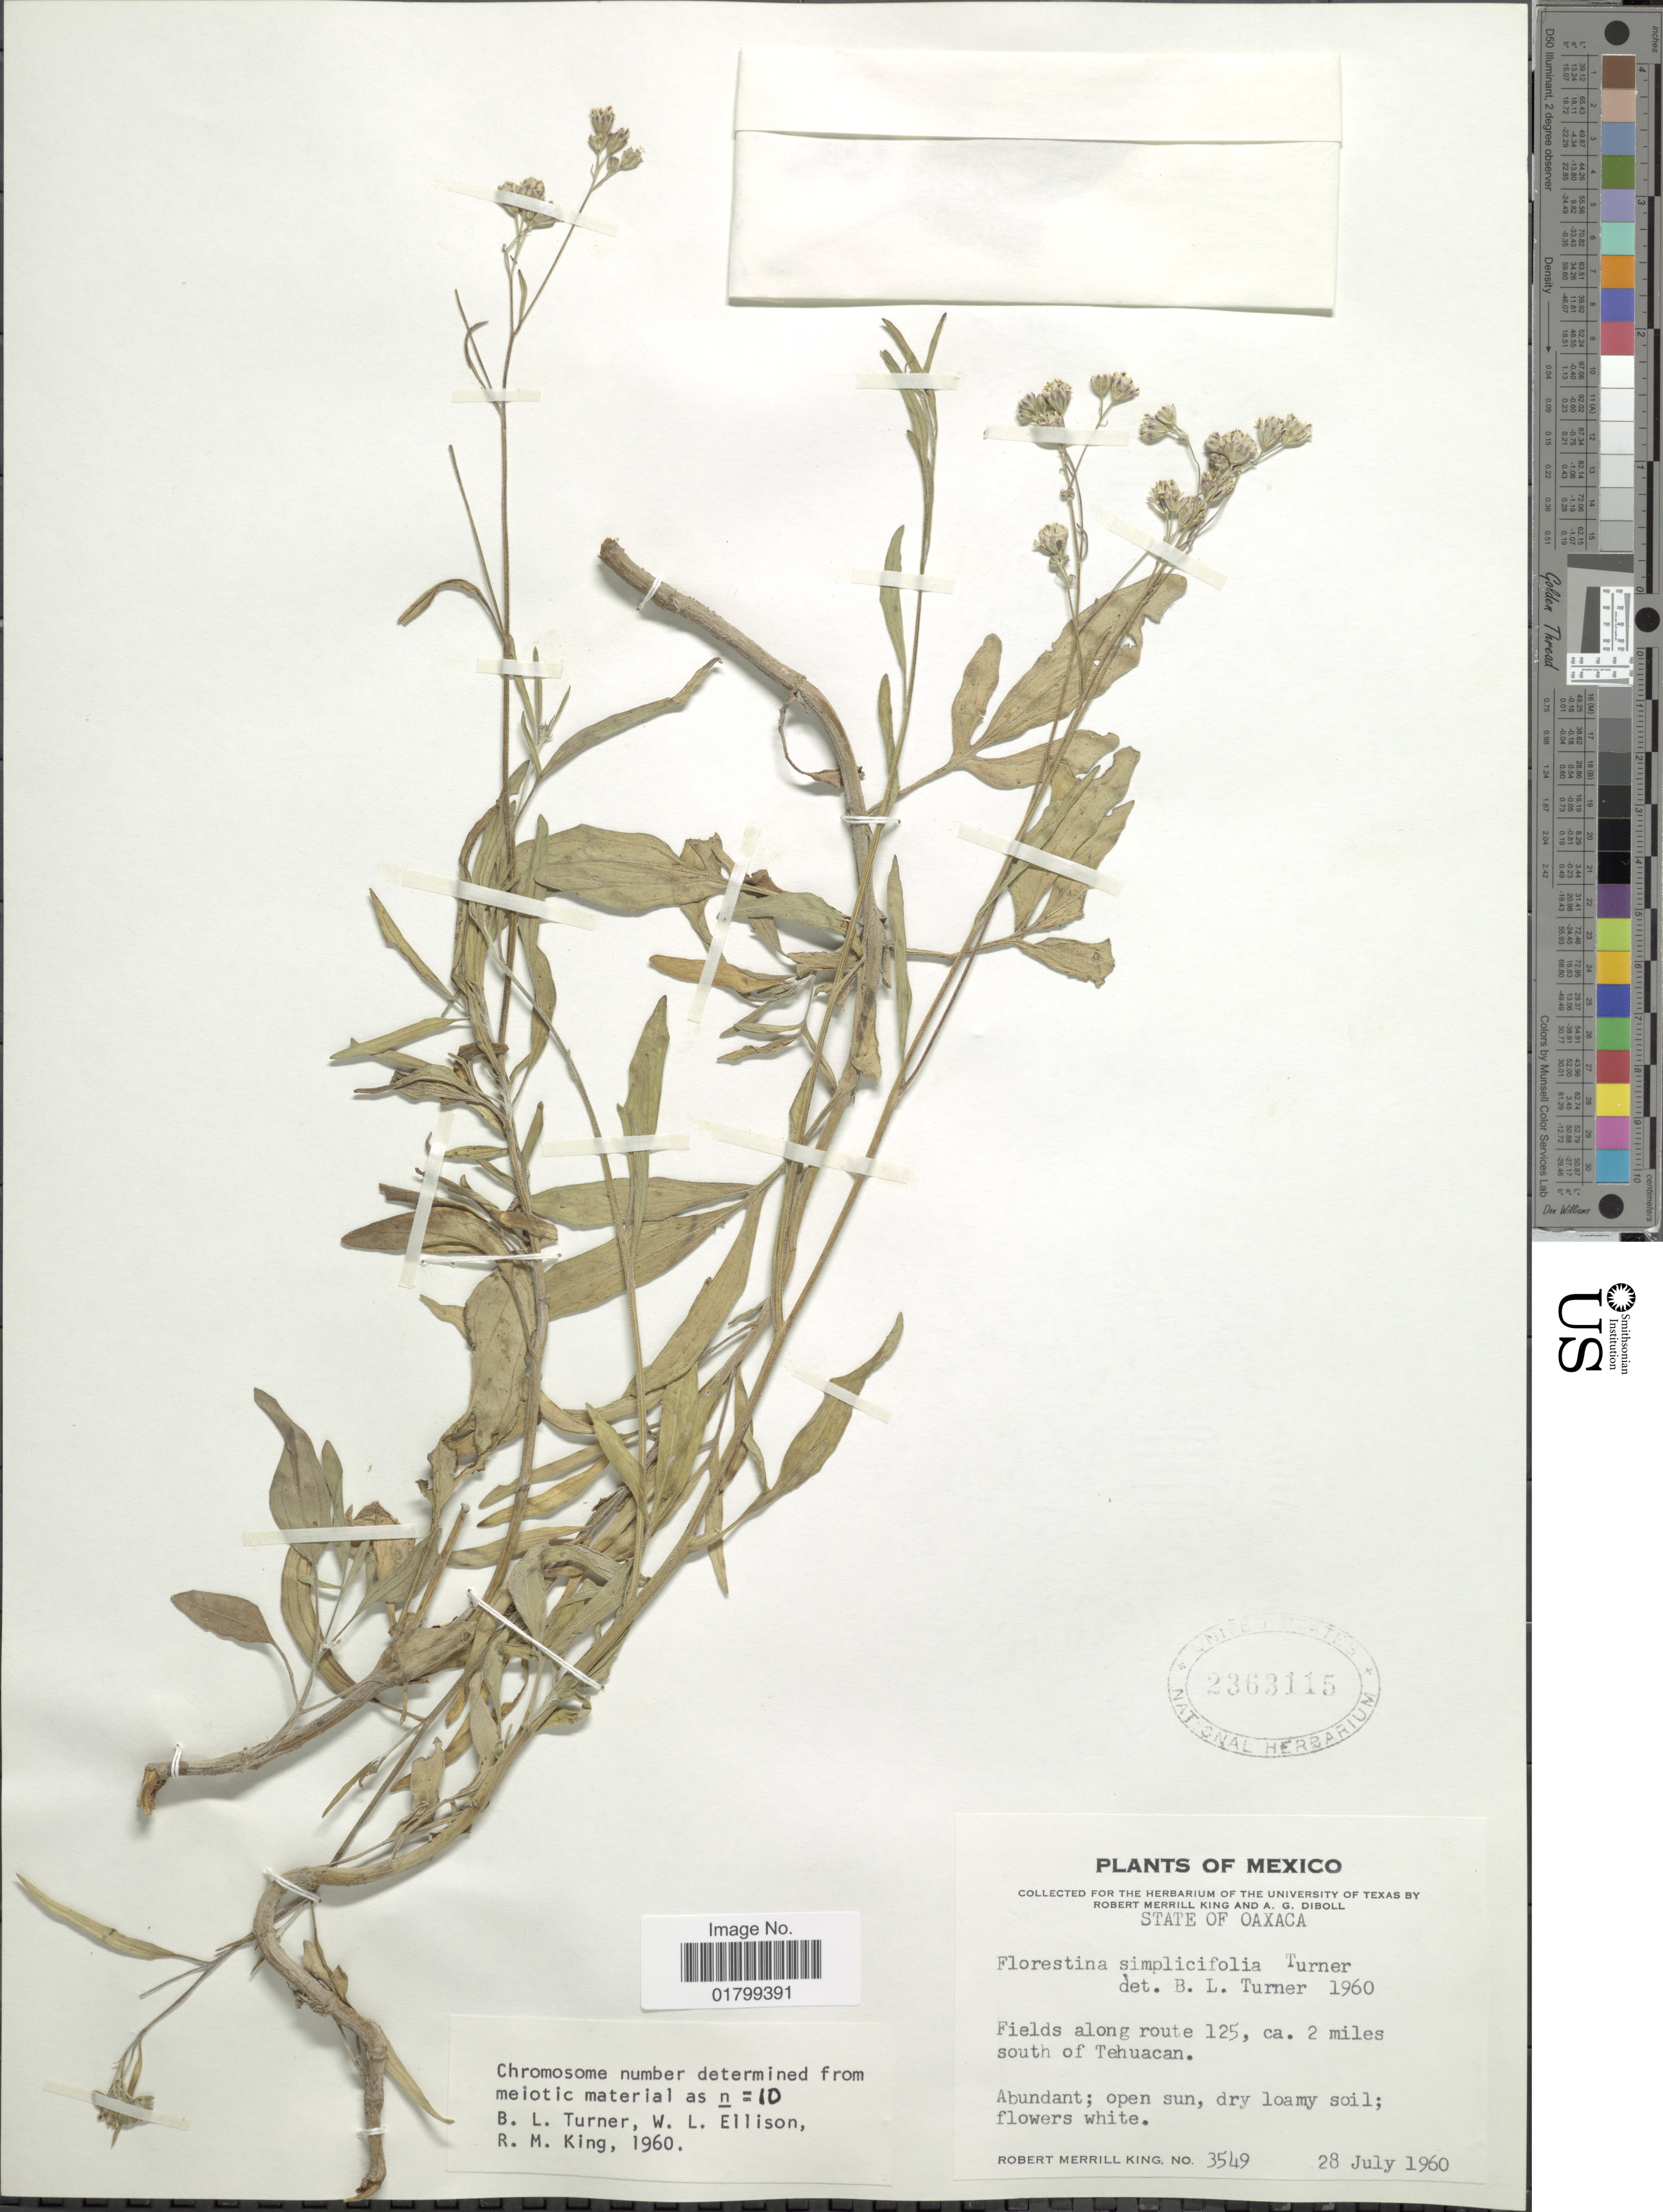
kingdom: Plantae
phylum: Tracheophyta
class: Magnoliopsida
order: Asterales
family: Asteraceae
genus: Florestina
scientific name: Florestina simplicifolia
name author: B.L. Turner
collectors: R. M. King & A. Diboll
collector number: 3549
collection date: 1960-07-28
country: Mexico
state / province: Oaxaca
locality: Fields along route 125, ca. 2 miles south of Tehuacan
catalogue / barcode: US 2363115